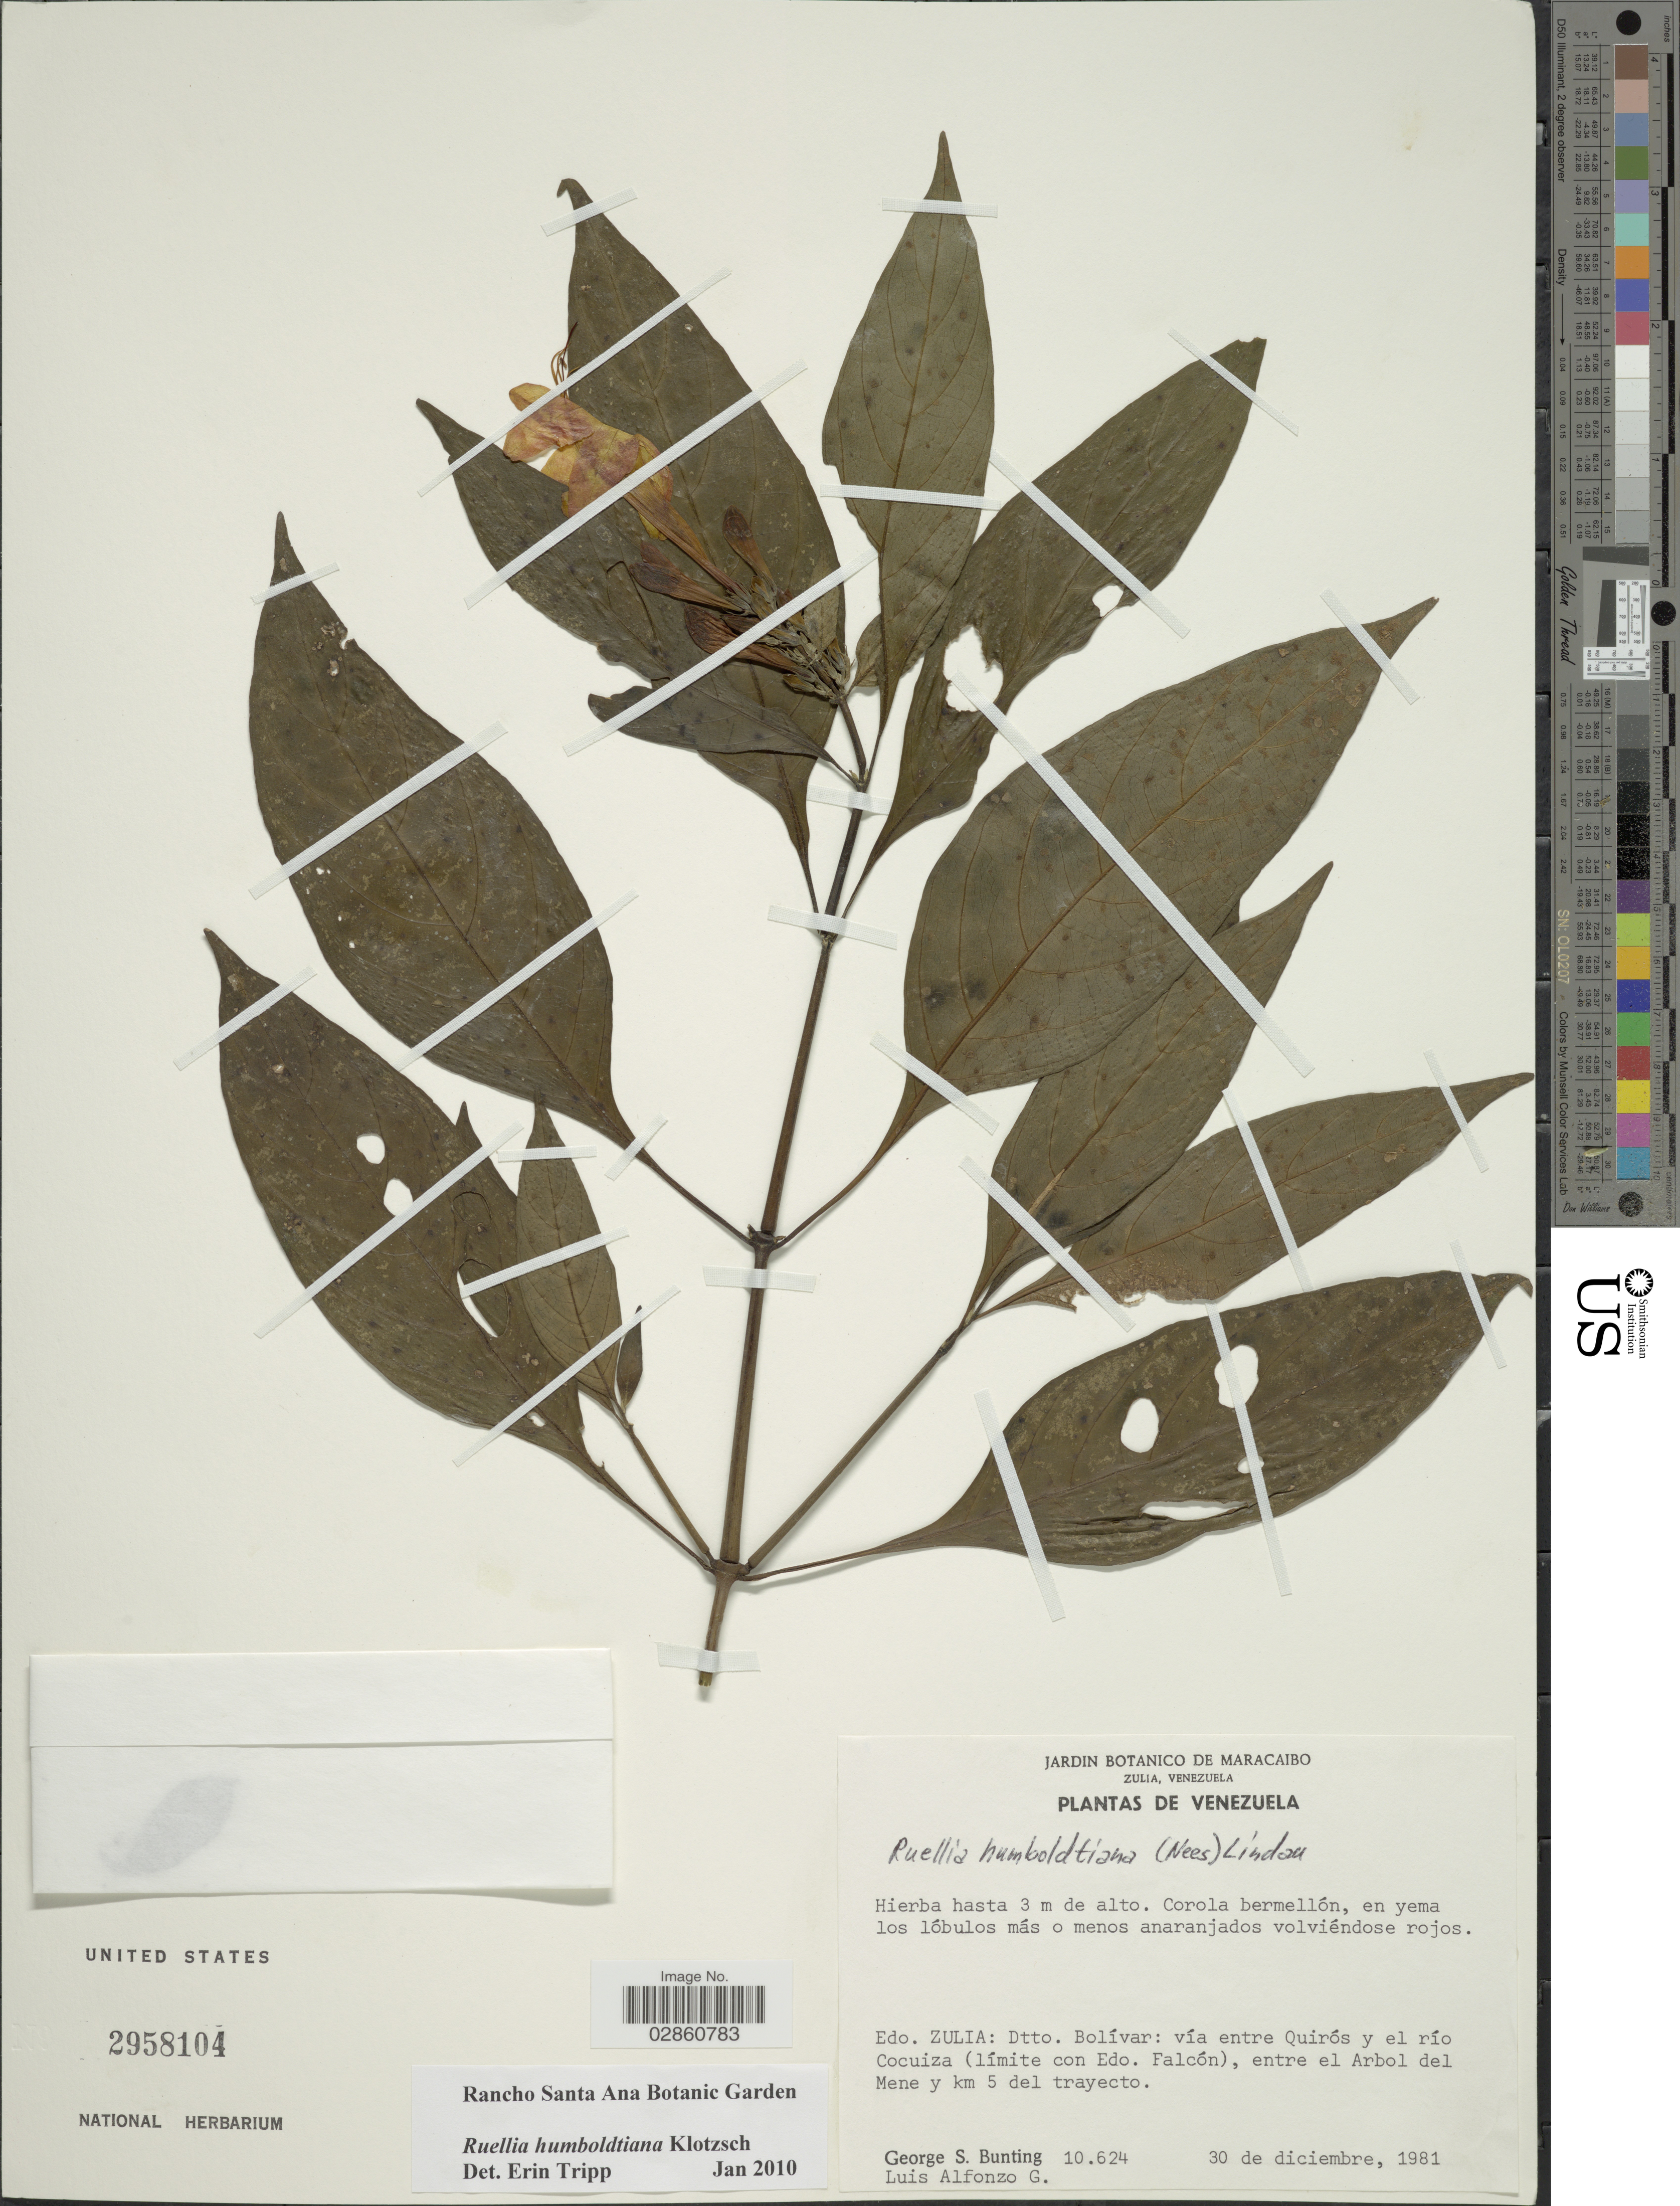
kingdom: Plantae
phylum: Tracheophyta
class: Magnoliopsida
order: Lamiales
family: Acanthaceae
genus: Ruellia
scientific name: Ruellia humboldtiana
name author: (Nees) Lindau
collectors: G. S. Bunting & L. Alfonzo G.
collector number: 10624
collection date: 1981-12-30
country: Venezuela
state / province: Zulia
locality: Edo. Zulia: Dtto. Bolívar: vía entre Quirós y el río Cocuiza (límite con Edo. Falcón), entre el Arbol del Mene y km 5 del trayecto.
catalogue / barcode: US 2958104